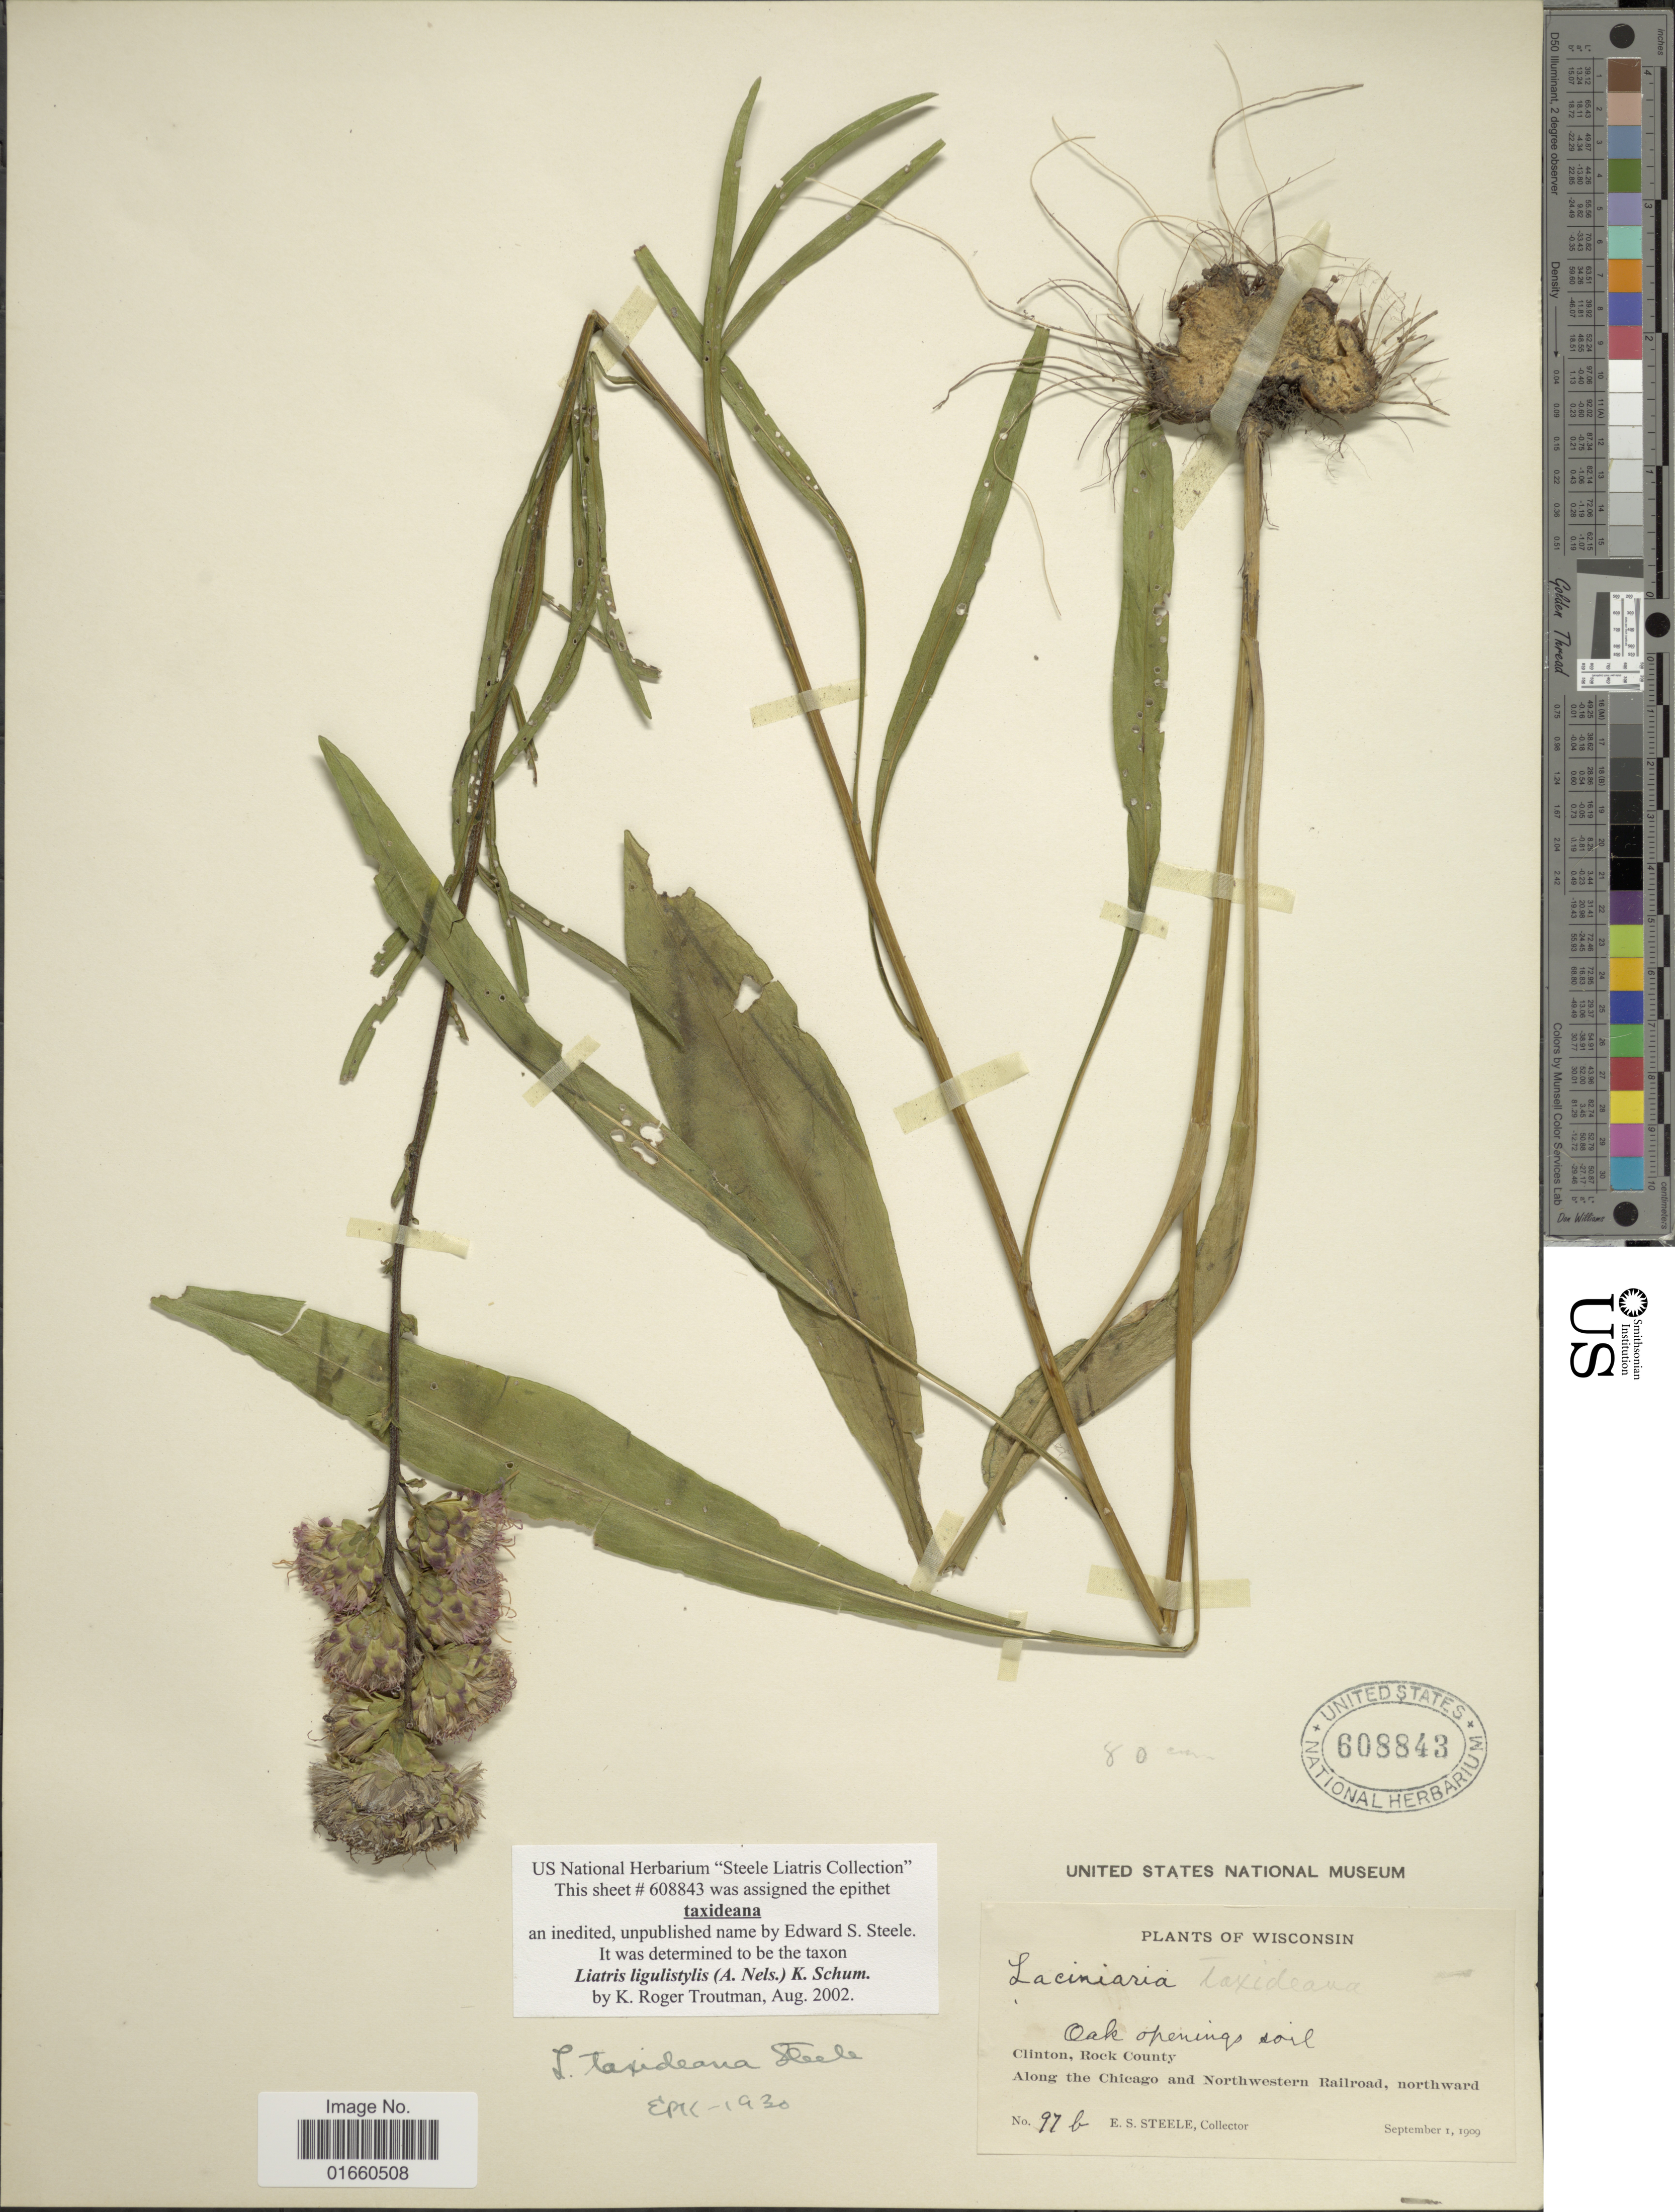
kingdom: Plantae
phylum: Tracheophyta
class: Magnoliopsida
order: Asterales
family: Asteraceae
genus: Liatris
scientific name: Liatris ligulistylis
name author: (A. Nelson) K. Schum.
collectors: E. Steele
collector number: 97b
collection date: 1909-09-01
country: United States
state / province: Wisconsin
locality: Clinton, Rock County, Along the Chicago and Northwestern Railroad, northward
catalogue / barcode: US 608843